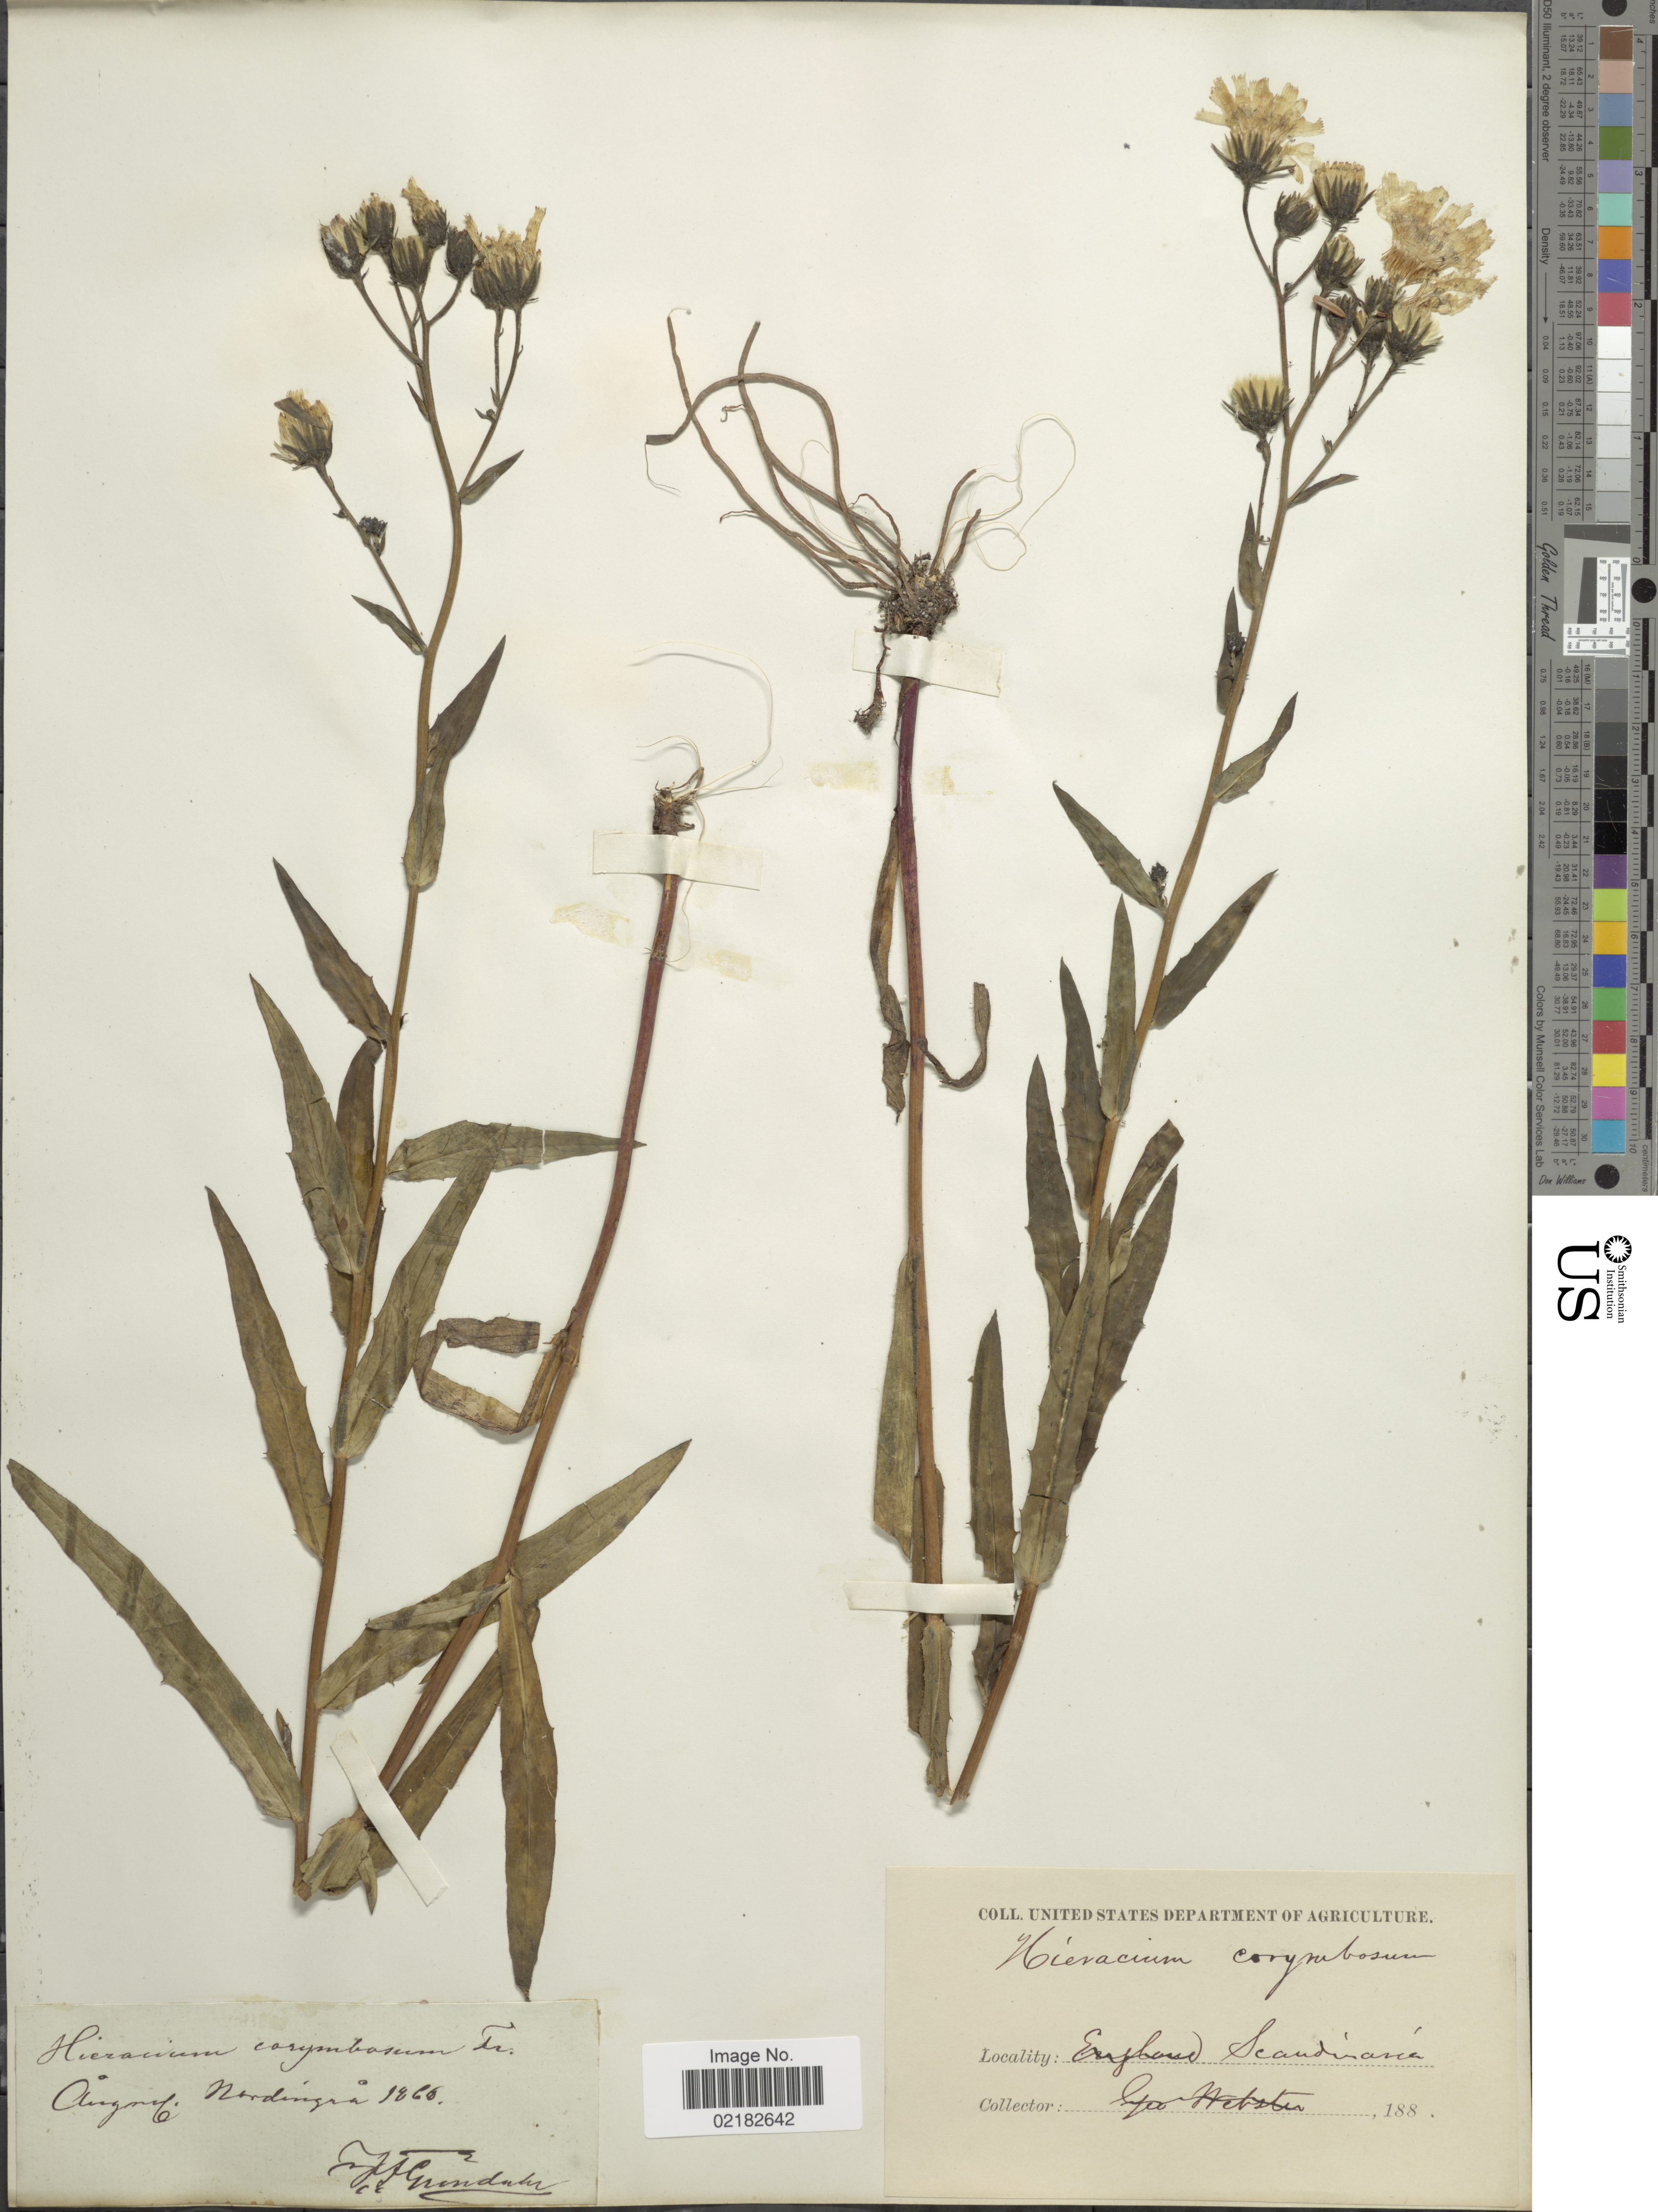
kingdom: Plantae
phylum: Tracheophyta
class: Magnoliopsida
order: Asterales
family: Asteraceae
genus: Hieracium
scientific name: Hieracium inuloides subsp. tridentatifolium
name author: (Zahn) Zahn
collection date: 1860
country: Sweden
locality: Nordingrå